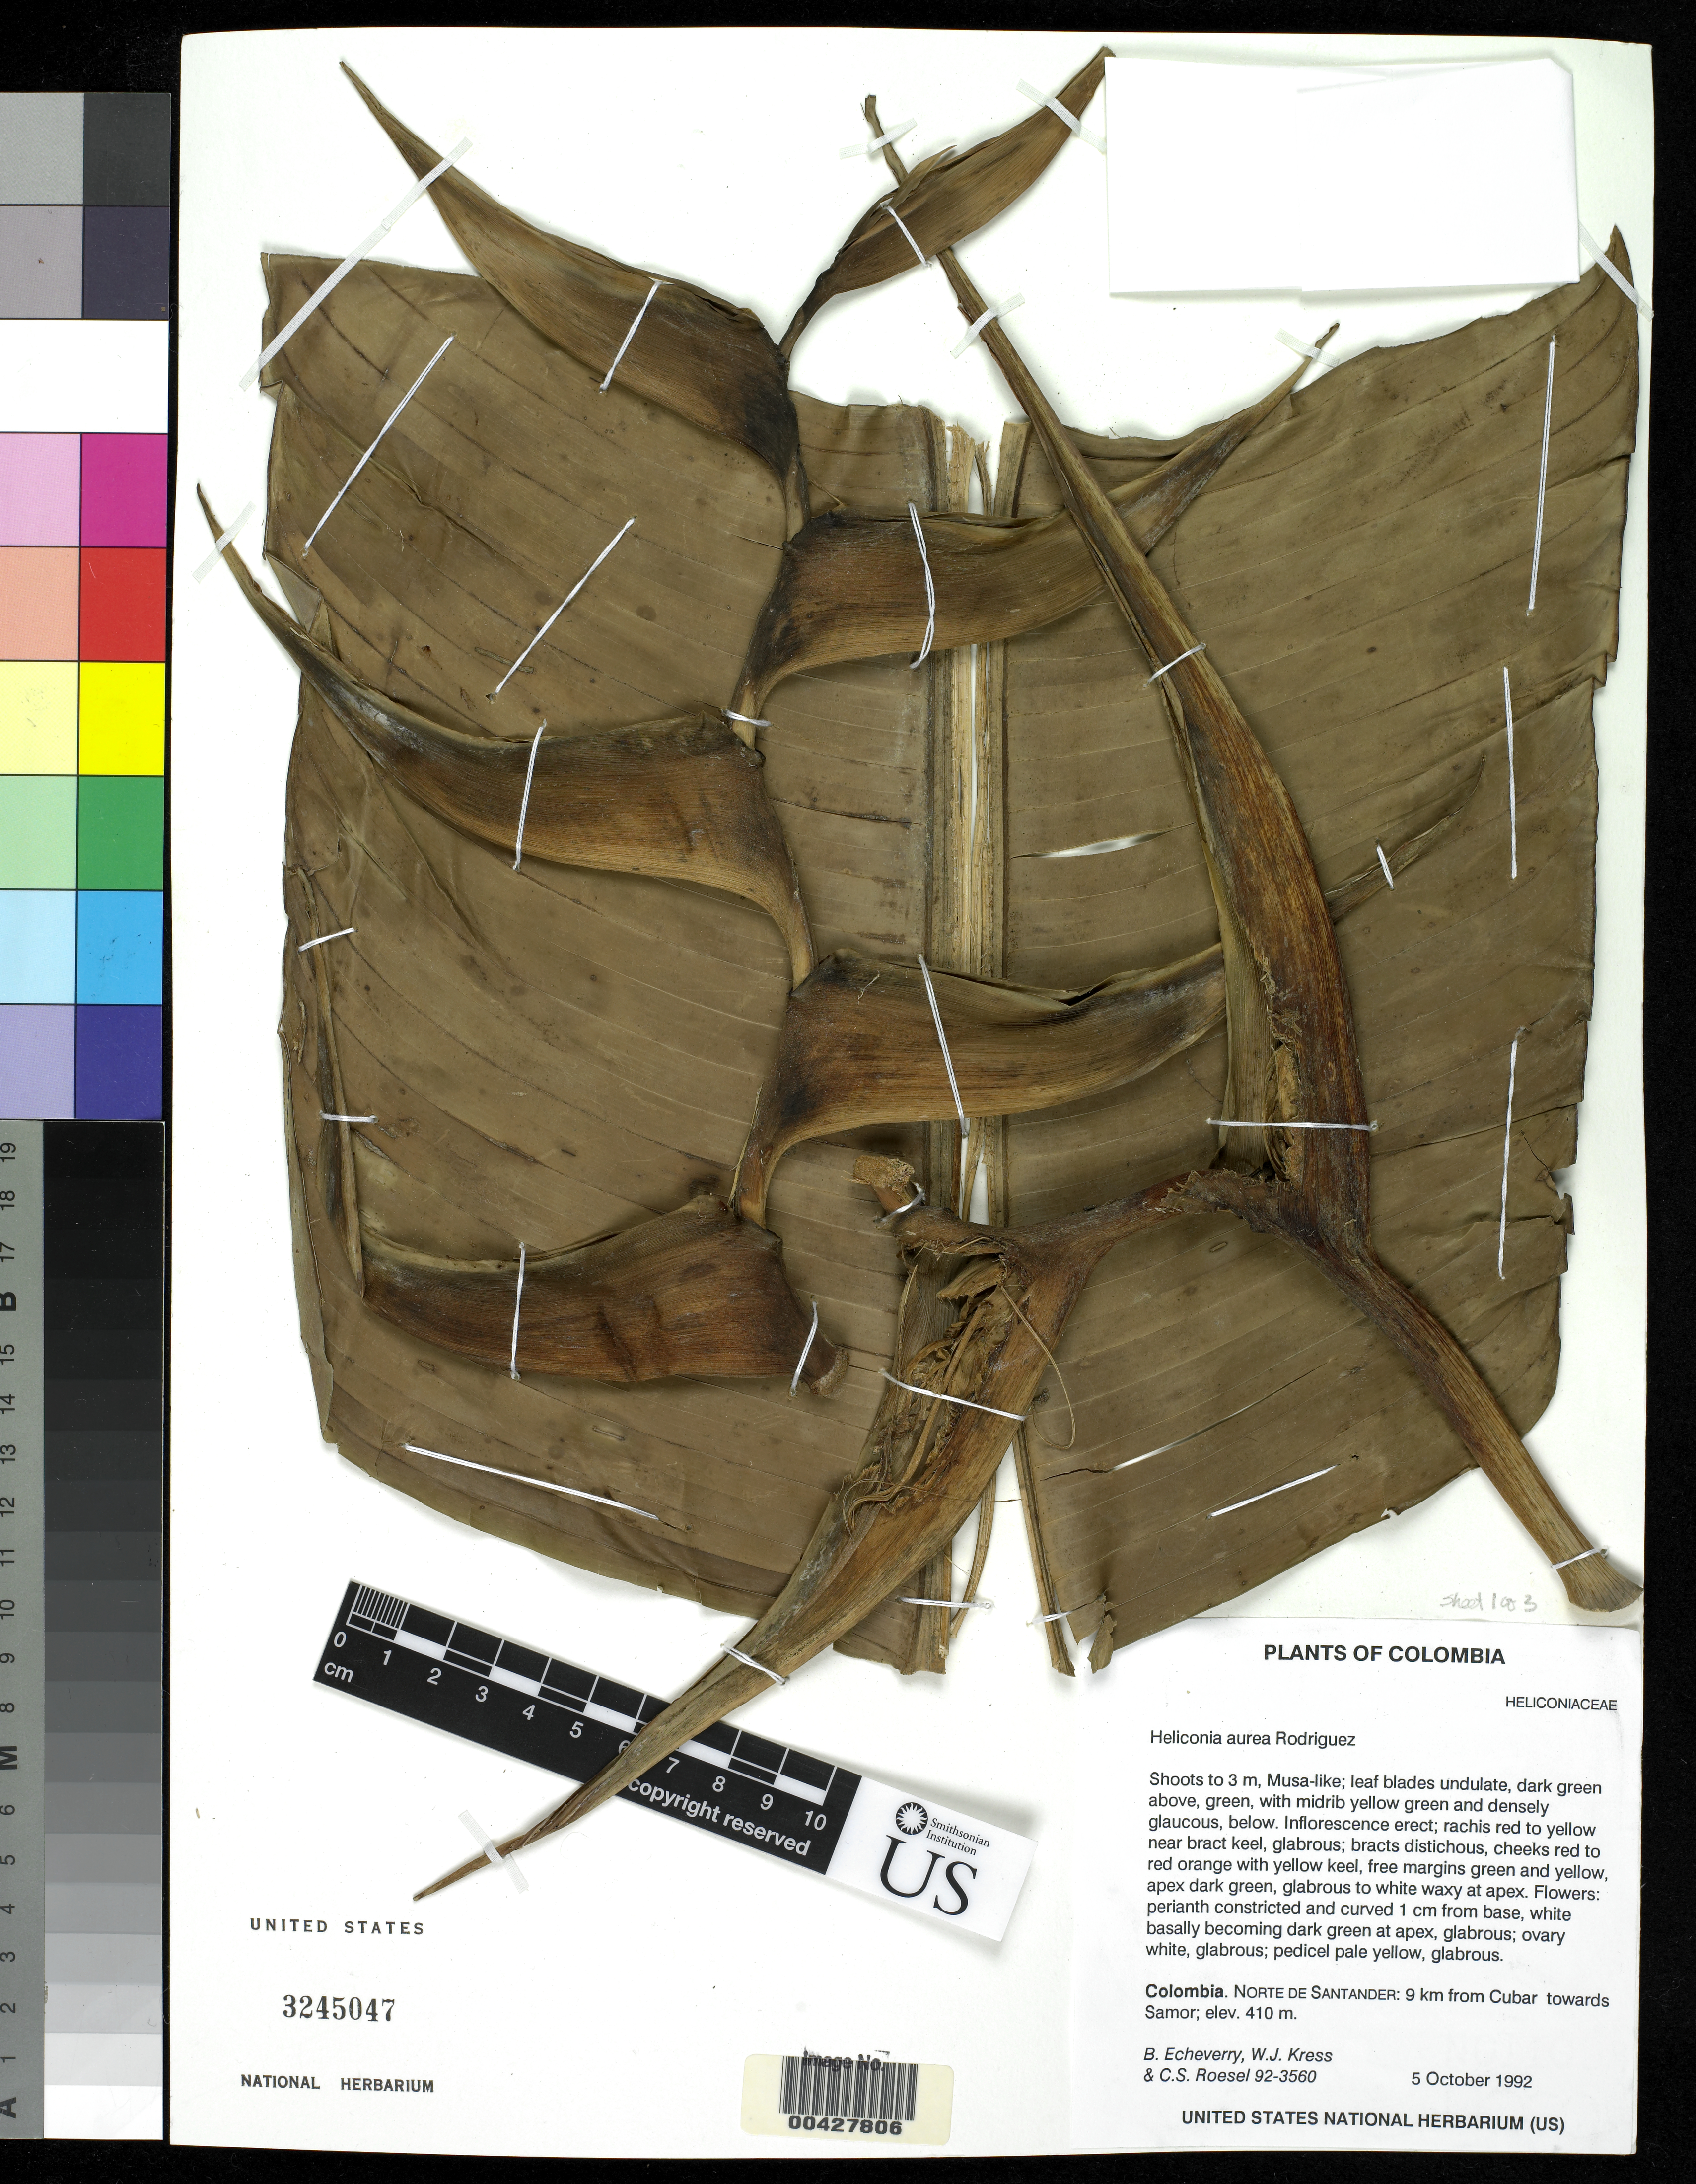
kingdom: Plantae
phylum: Tracheophyta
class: Liliopsida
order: Zingiberales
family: Heliconiaceae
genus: Heliconia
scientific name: Heliconia aurea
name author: G. Rodr.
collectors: B. Echeverry, W. J. Kress & C. S. Roesel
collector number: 92-3560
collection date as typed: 05 Oct 1992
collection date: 1992-10-05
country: Colombia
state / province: Norte de Santander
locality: From Cubar to Samor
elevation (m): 410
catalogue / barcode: US 3245047